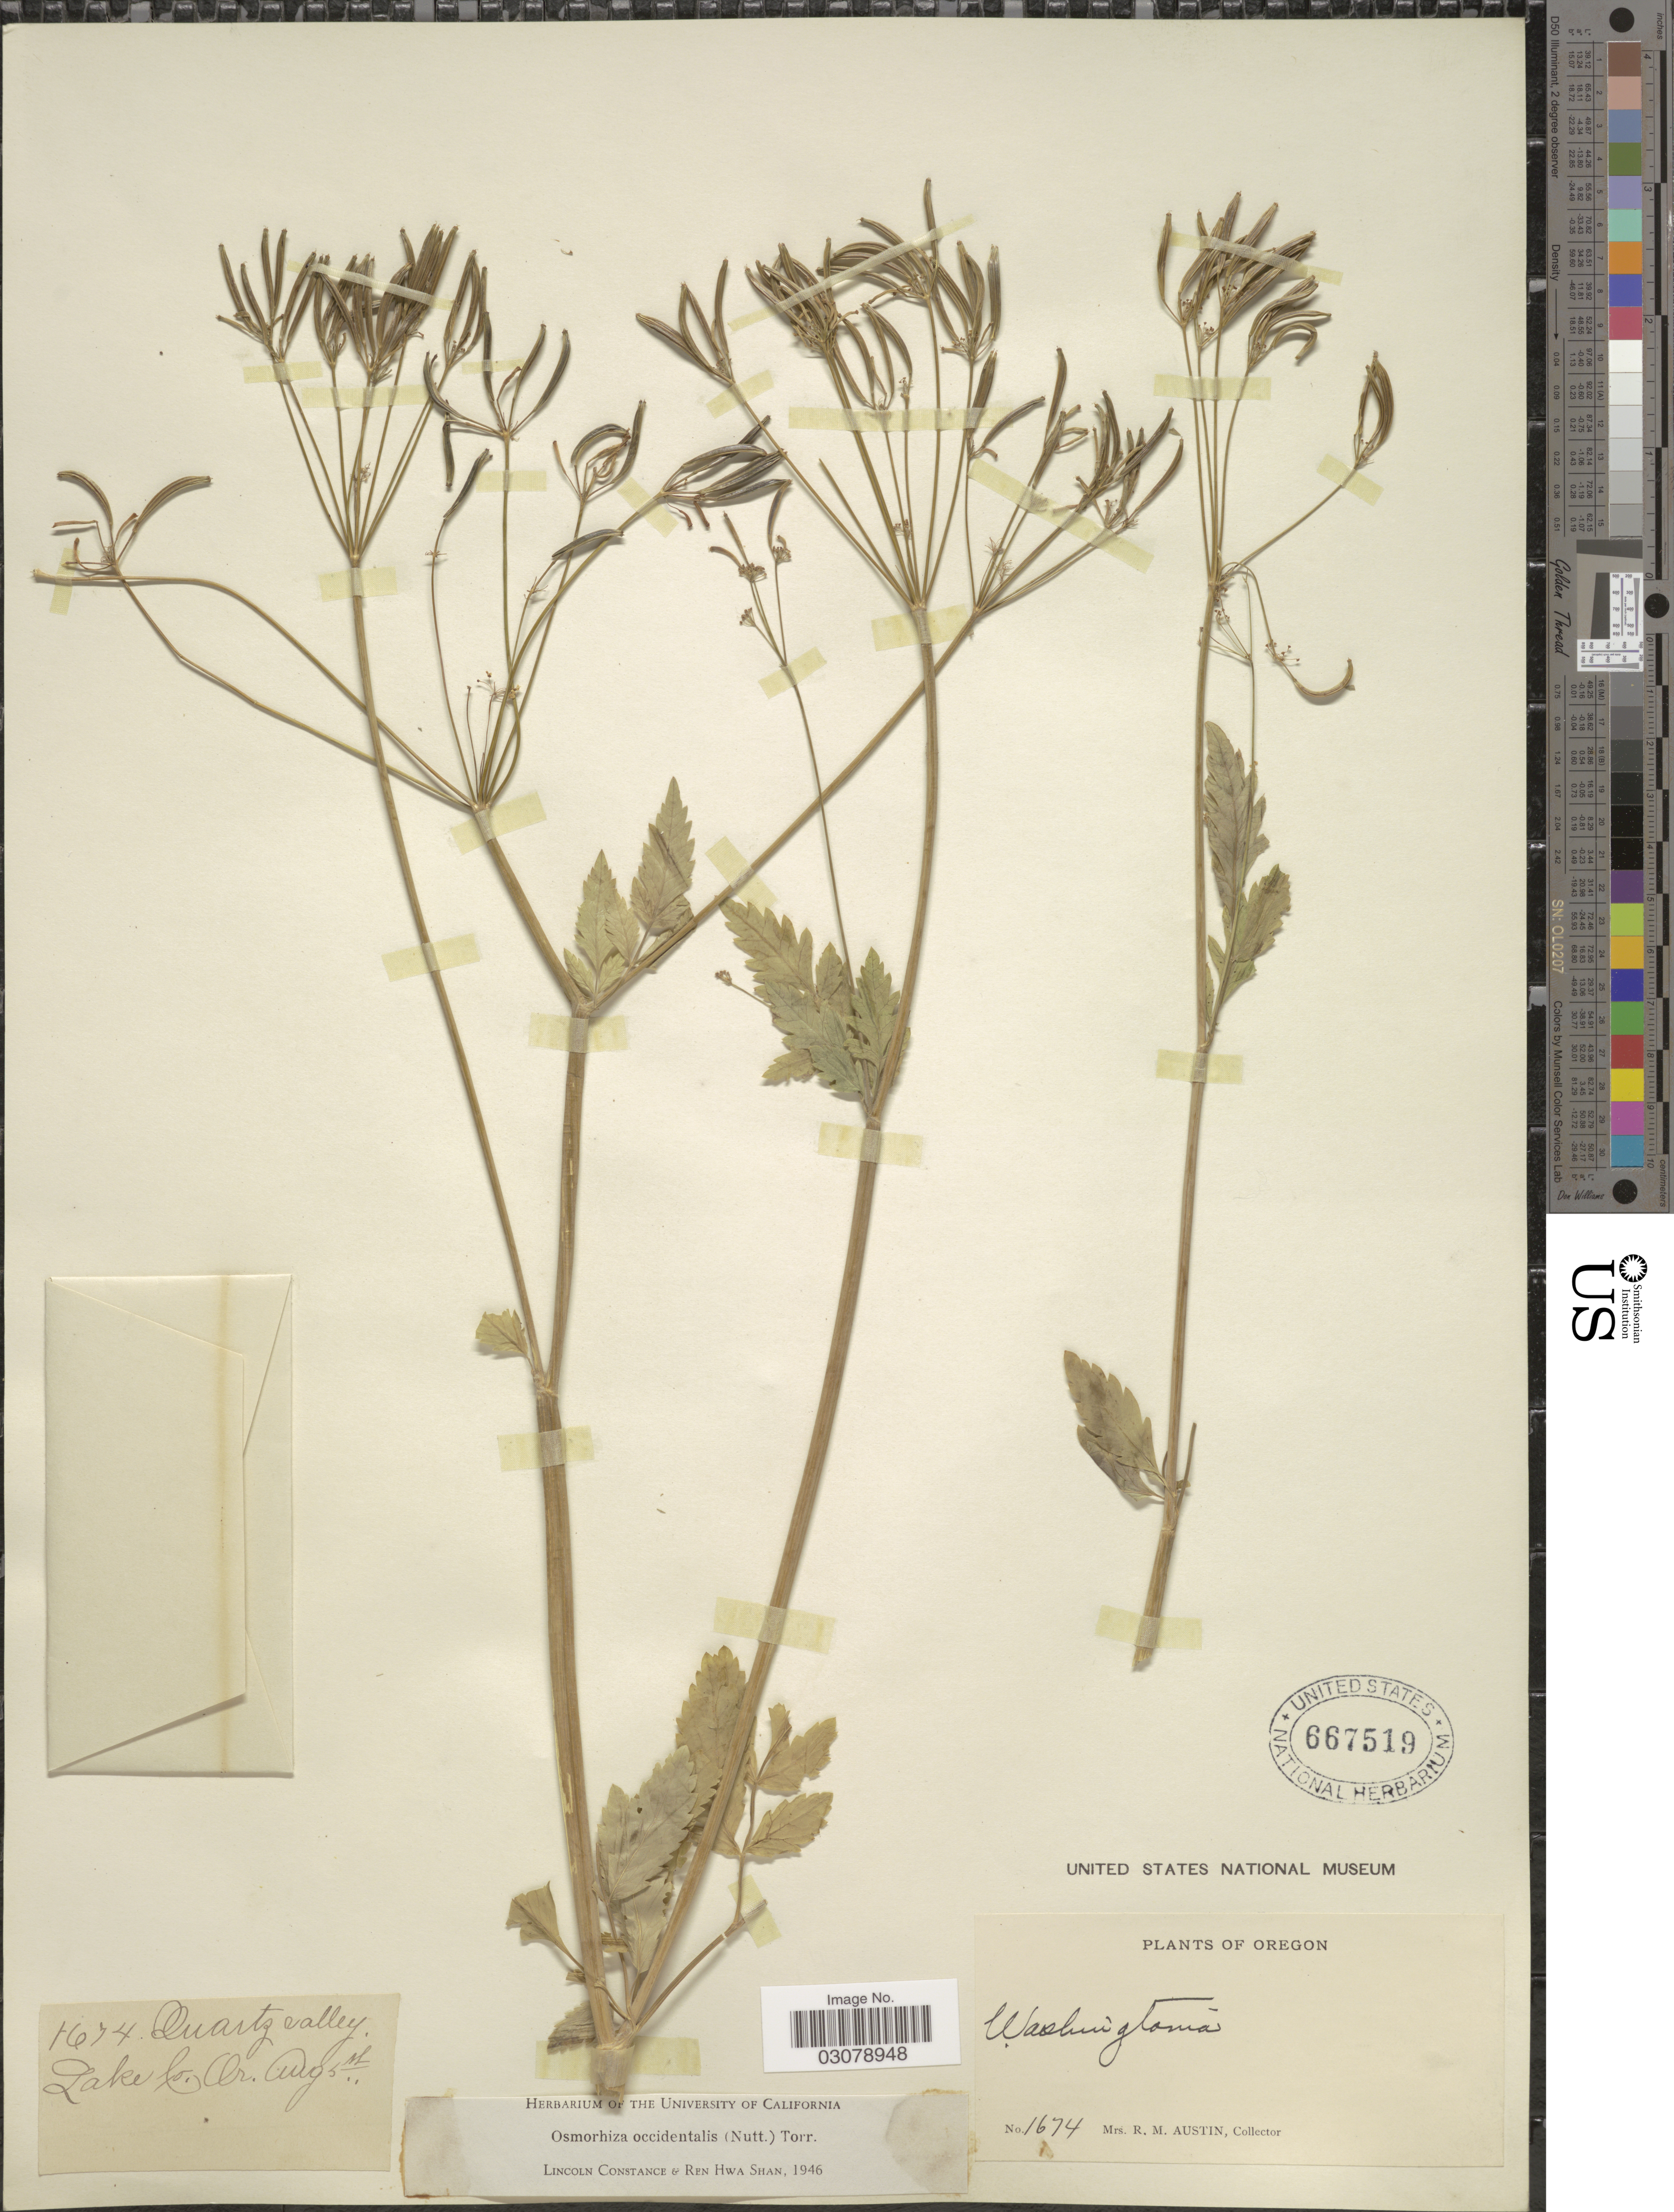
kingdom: Plantae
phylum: Tracheophyta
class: Magnoliopsida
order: Apiales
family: Apiaceae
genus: Osmorhiza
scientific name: Osmorhiza occidentalis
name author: (Nutt.) Torr.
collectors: R. Austin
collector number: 1674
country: United States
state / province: Oregon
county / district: Lake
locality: Quartz valley, Lake Co.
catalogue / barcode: US 667519